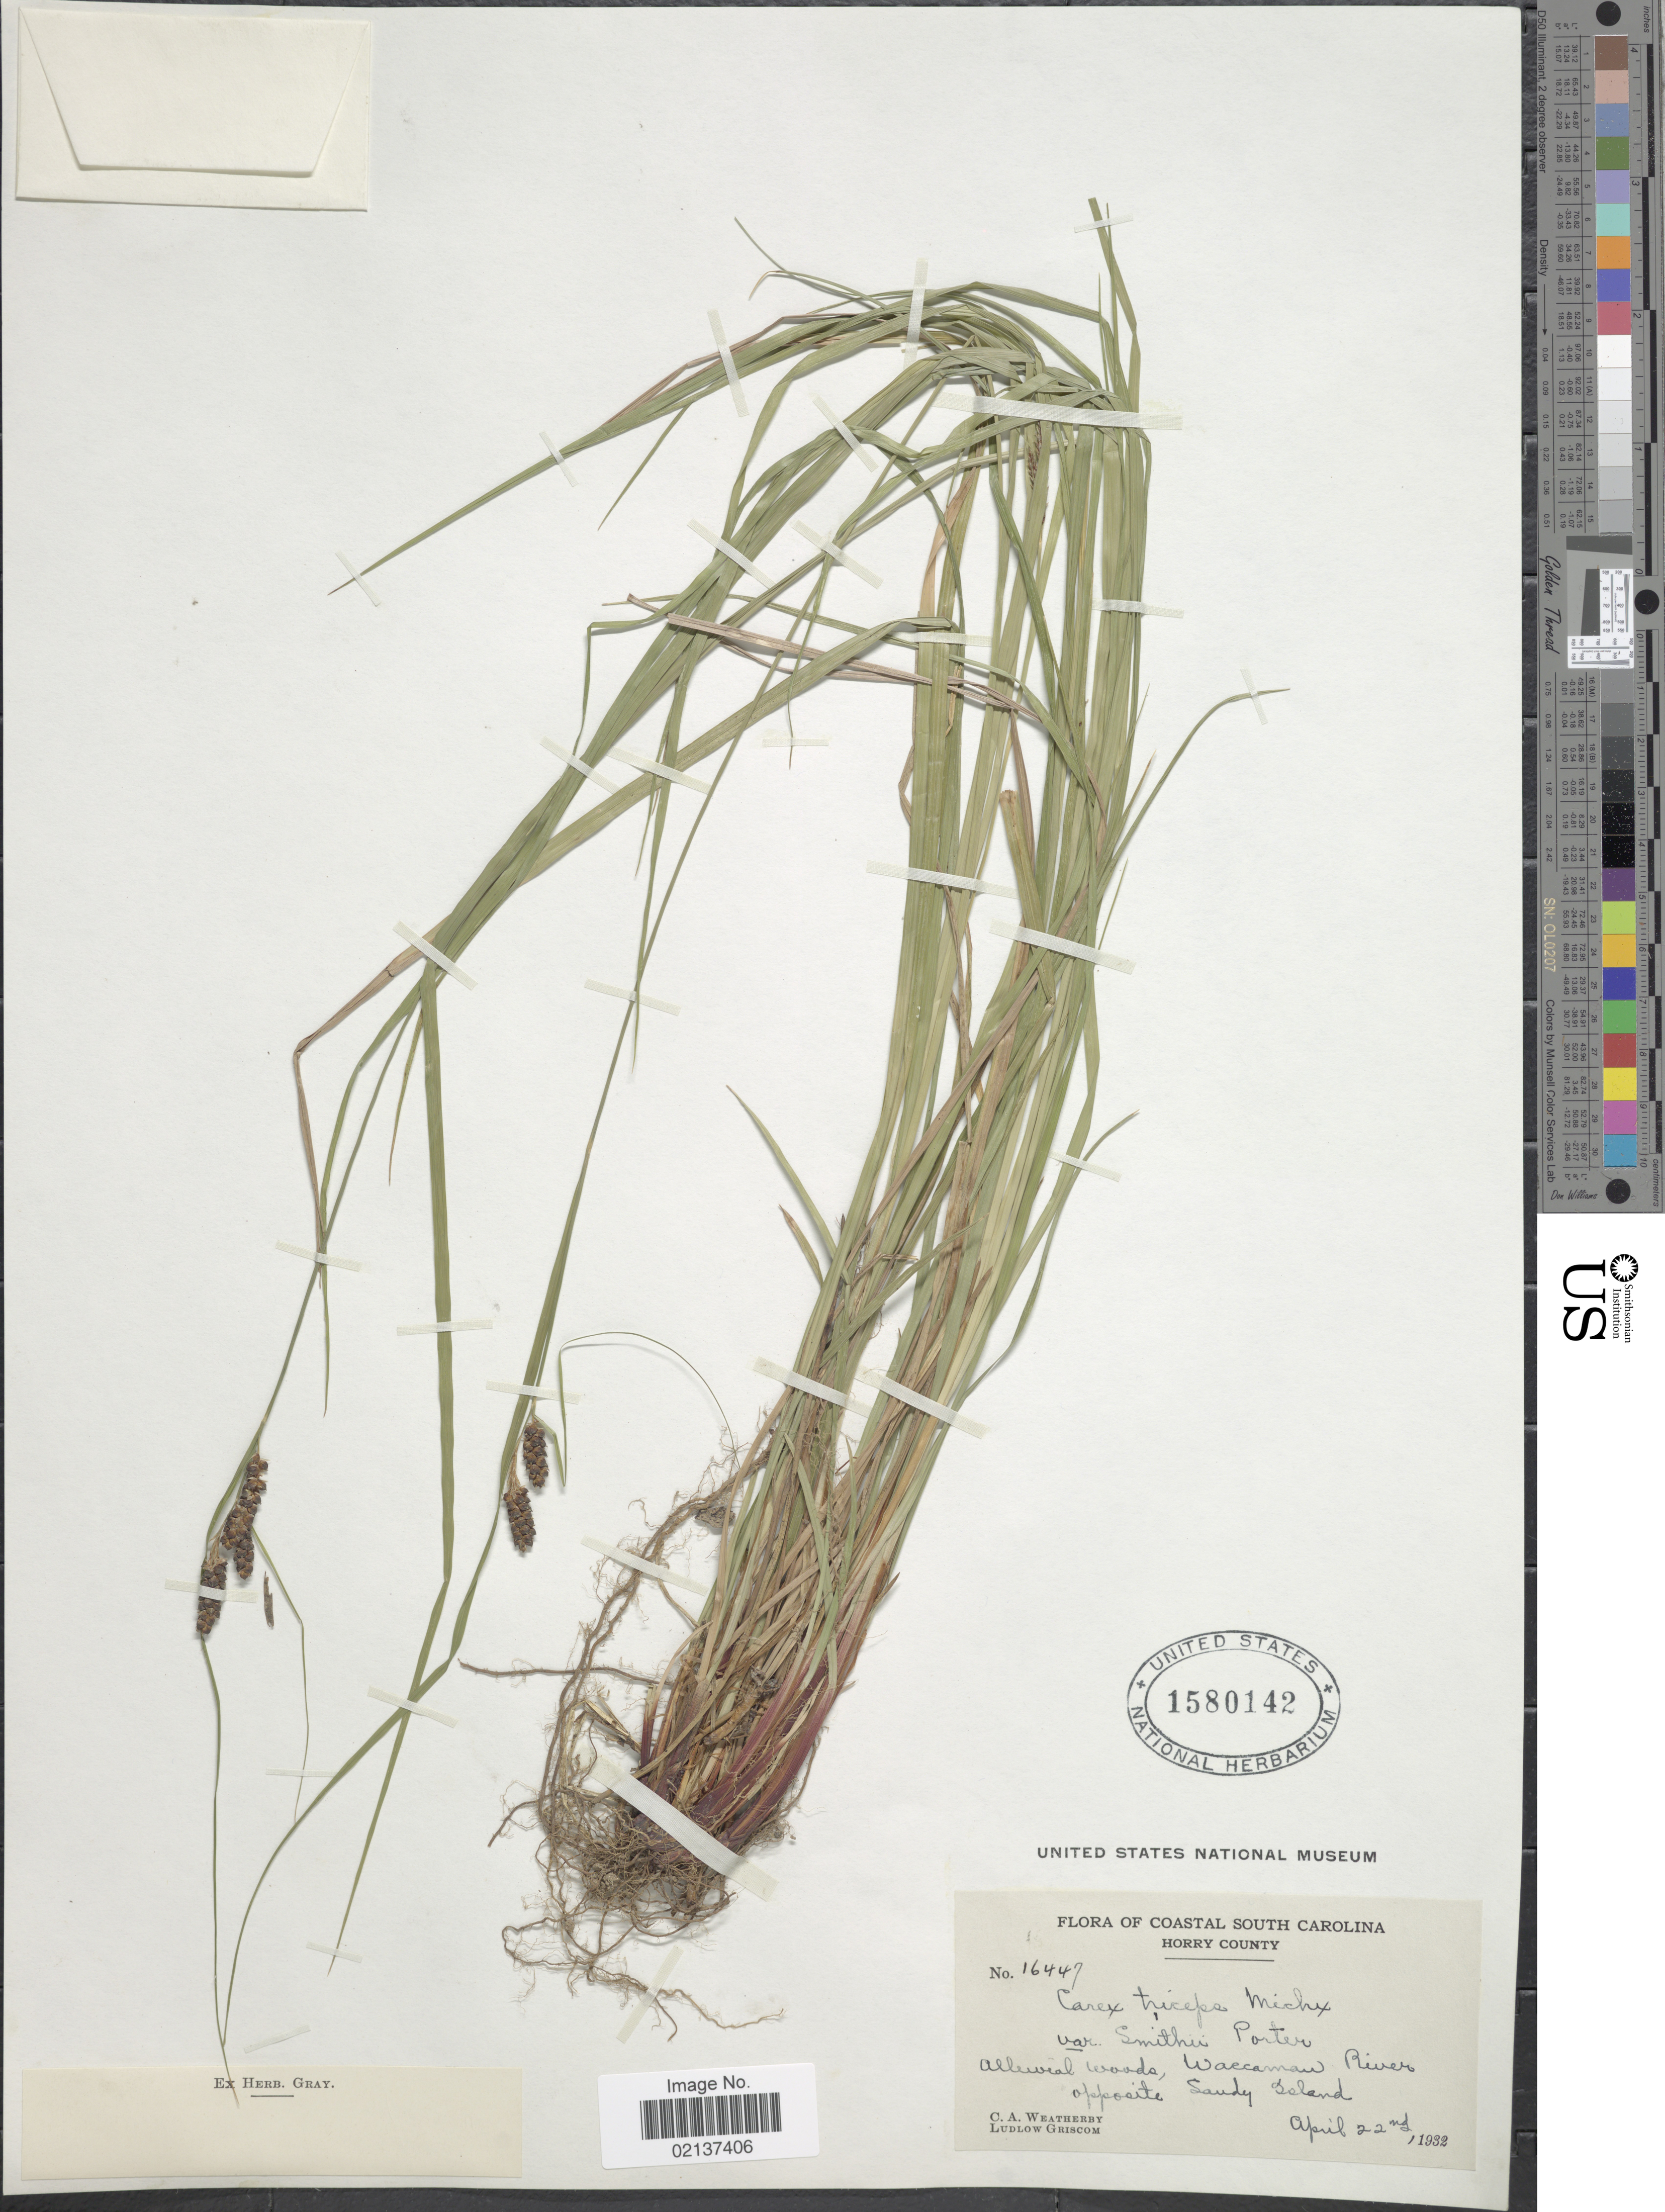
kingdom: Plantae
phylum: Tracheophyta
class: Liliopsida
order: Poales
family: Cyperaceae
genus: Carex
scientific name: Carex hirsutella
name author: Mack.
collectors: C. A. Weatherby & L. Griscom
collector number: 16447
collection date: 1932-04-22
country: United States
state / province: South Carolina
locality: Coastal South Carolina, Waccaman River opposite Sandy Island.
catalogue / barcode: US 1580142